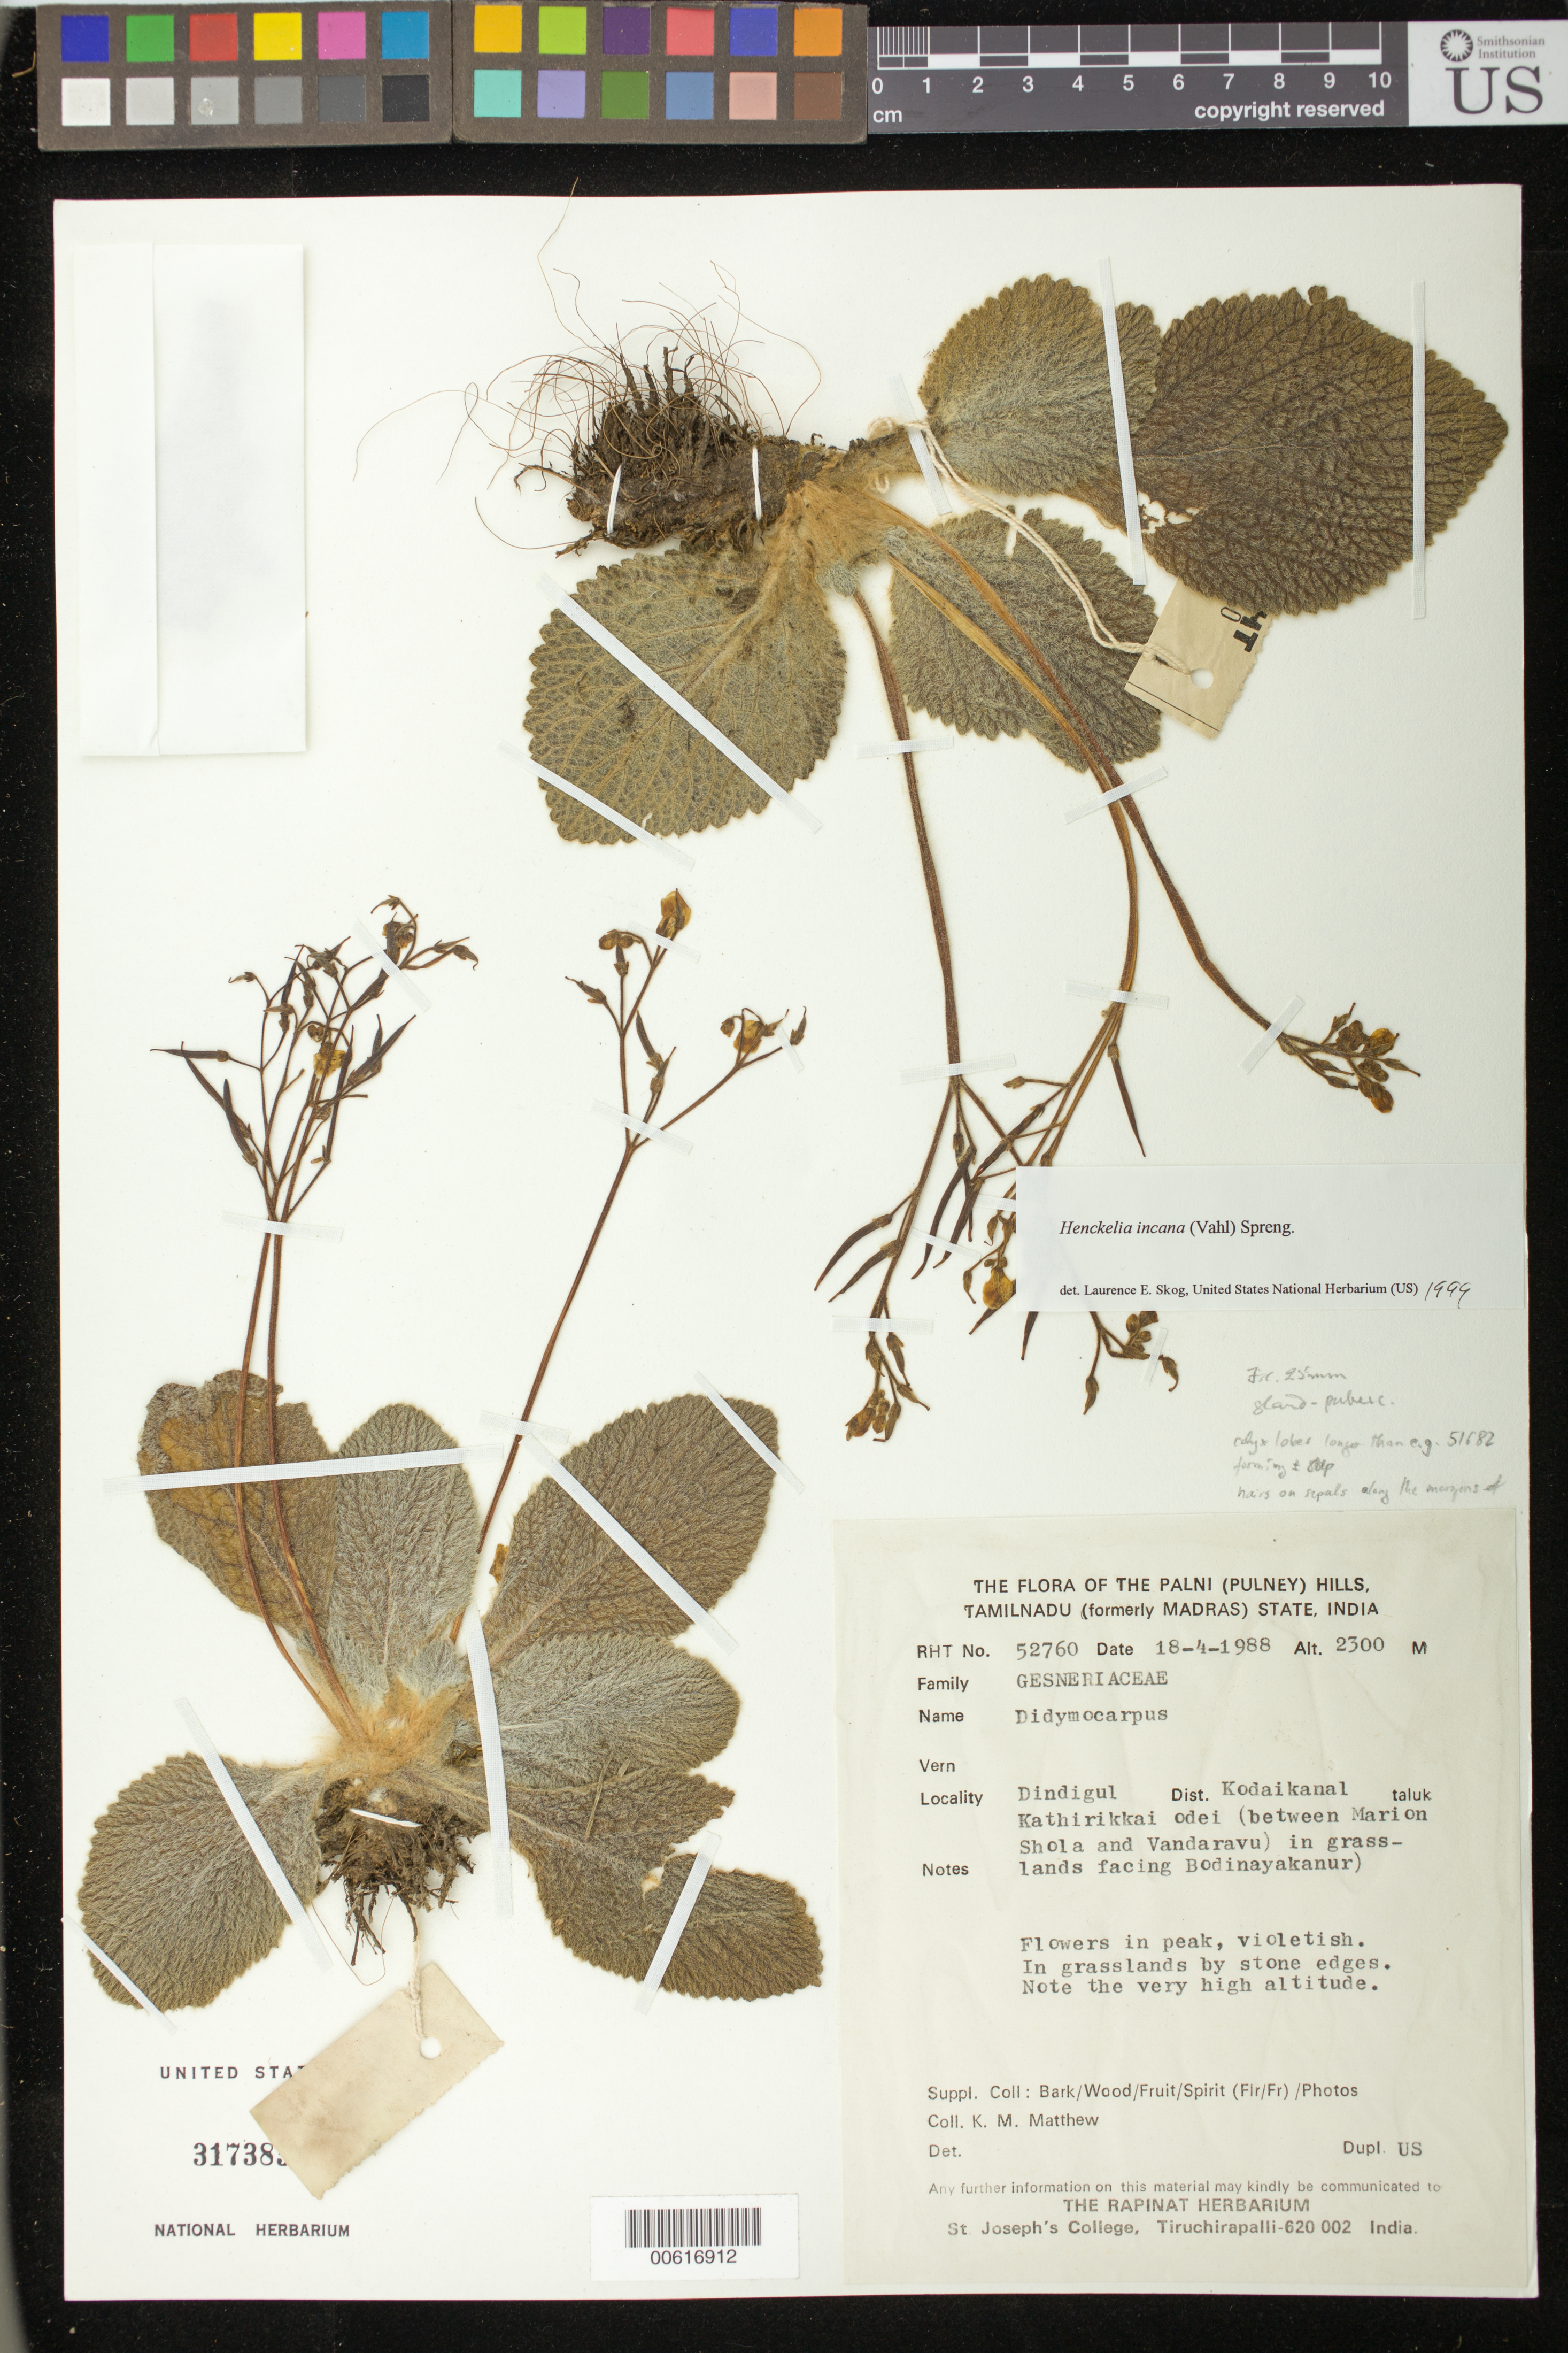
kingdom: Plantae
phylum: Tracheophyta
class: Magnoliopsida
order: Lamiales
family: Gesneriaceae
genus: Henckelia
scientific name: Henckelia incana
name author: (Vahl) Spreng.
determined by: Skog, Laurence E.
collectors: K. M. Matthew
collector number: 52760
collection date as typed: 18 Apr 1988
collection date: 1988-04-18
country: India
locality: Dingigul, kodaikanal taluk, latjorollao pdeo (between marion shola and vandaravu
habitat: In grasslands by stone edges. Note the very high altitude.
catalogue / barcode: US 3173832